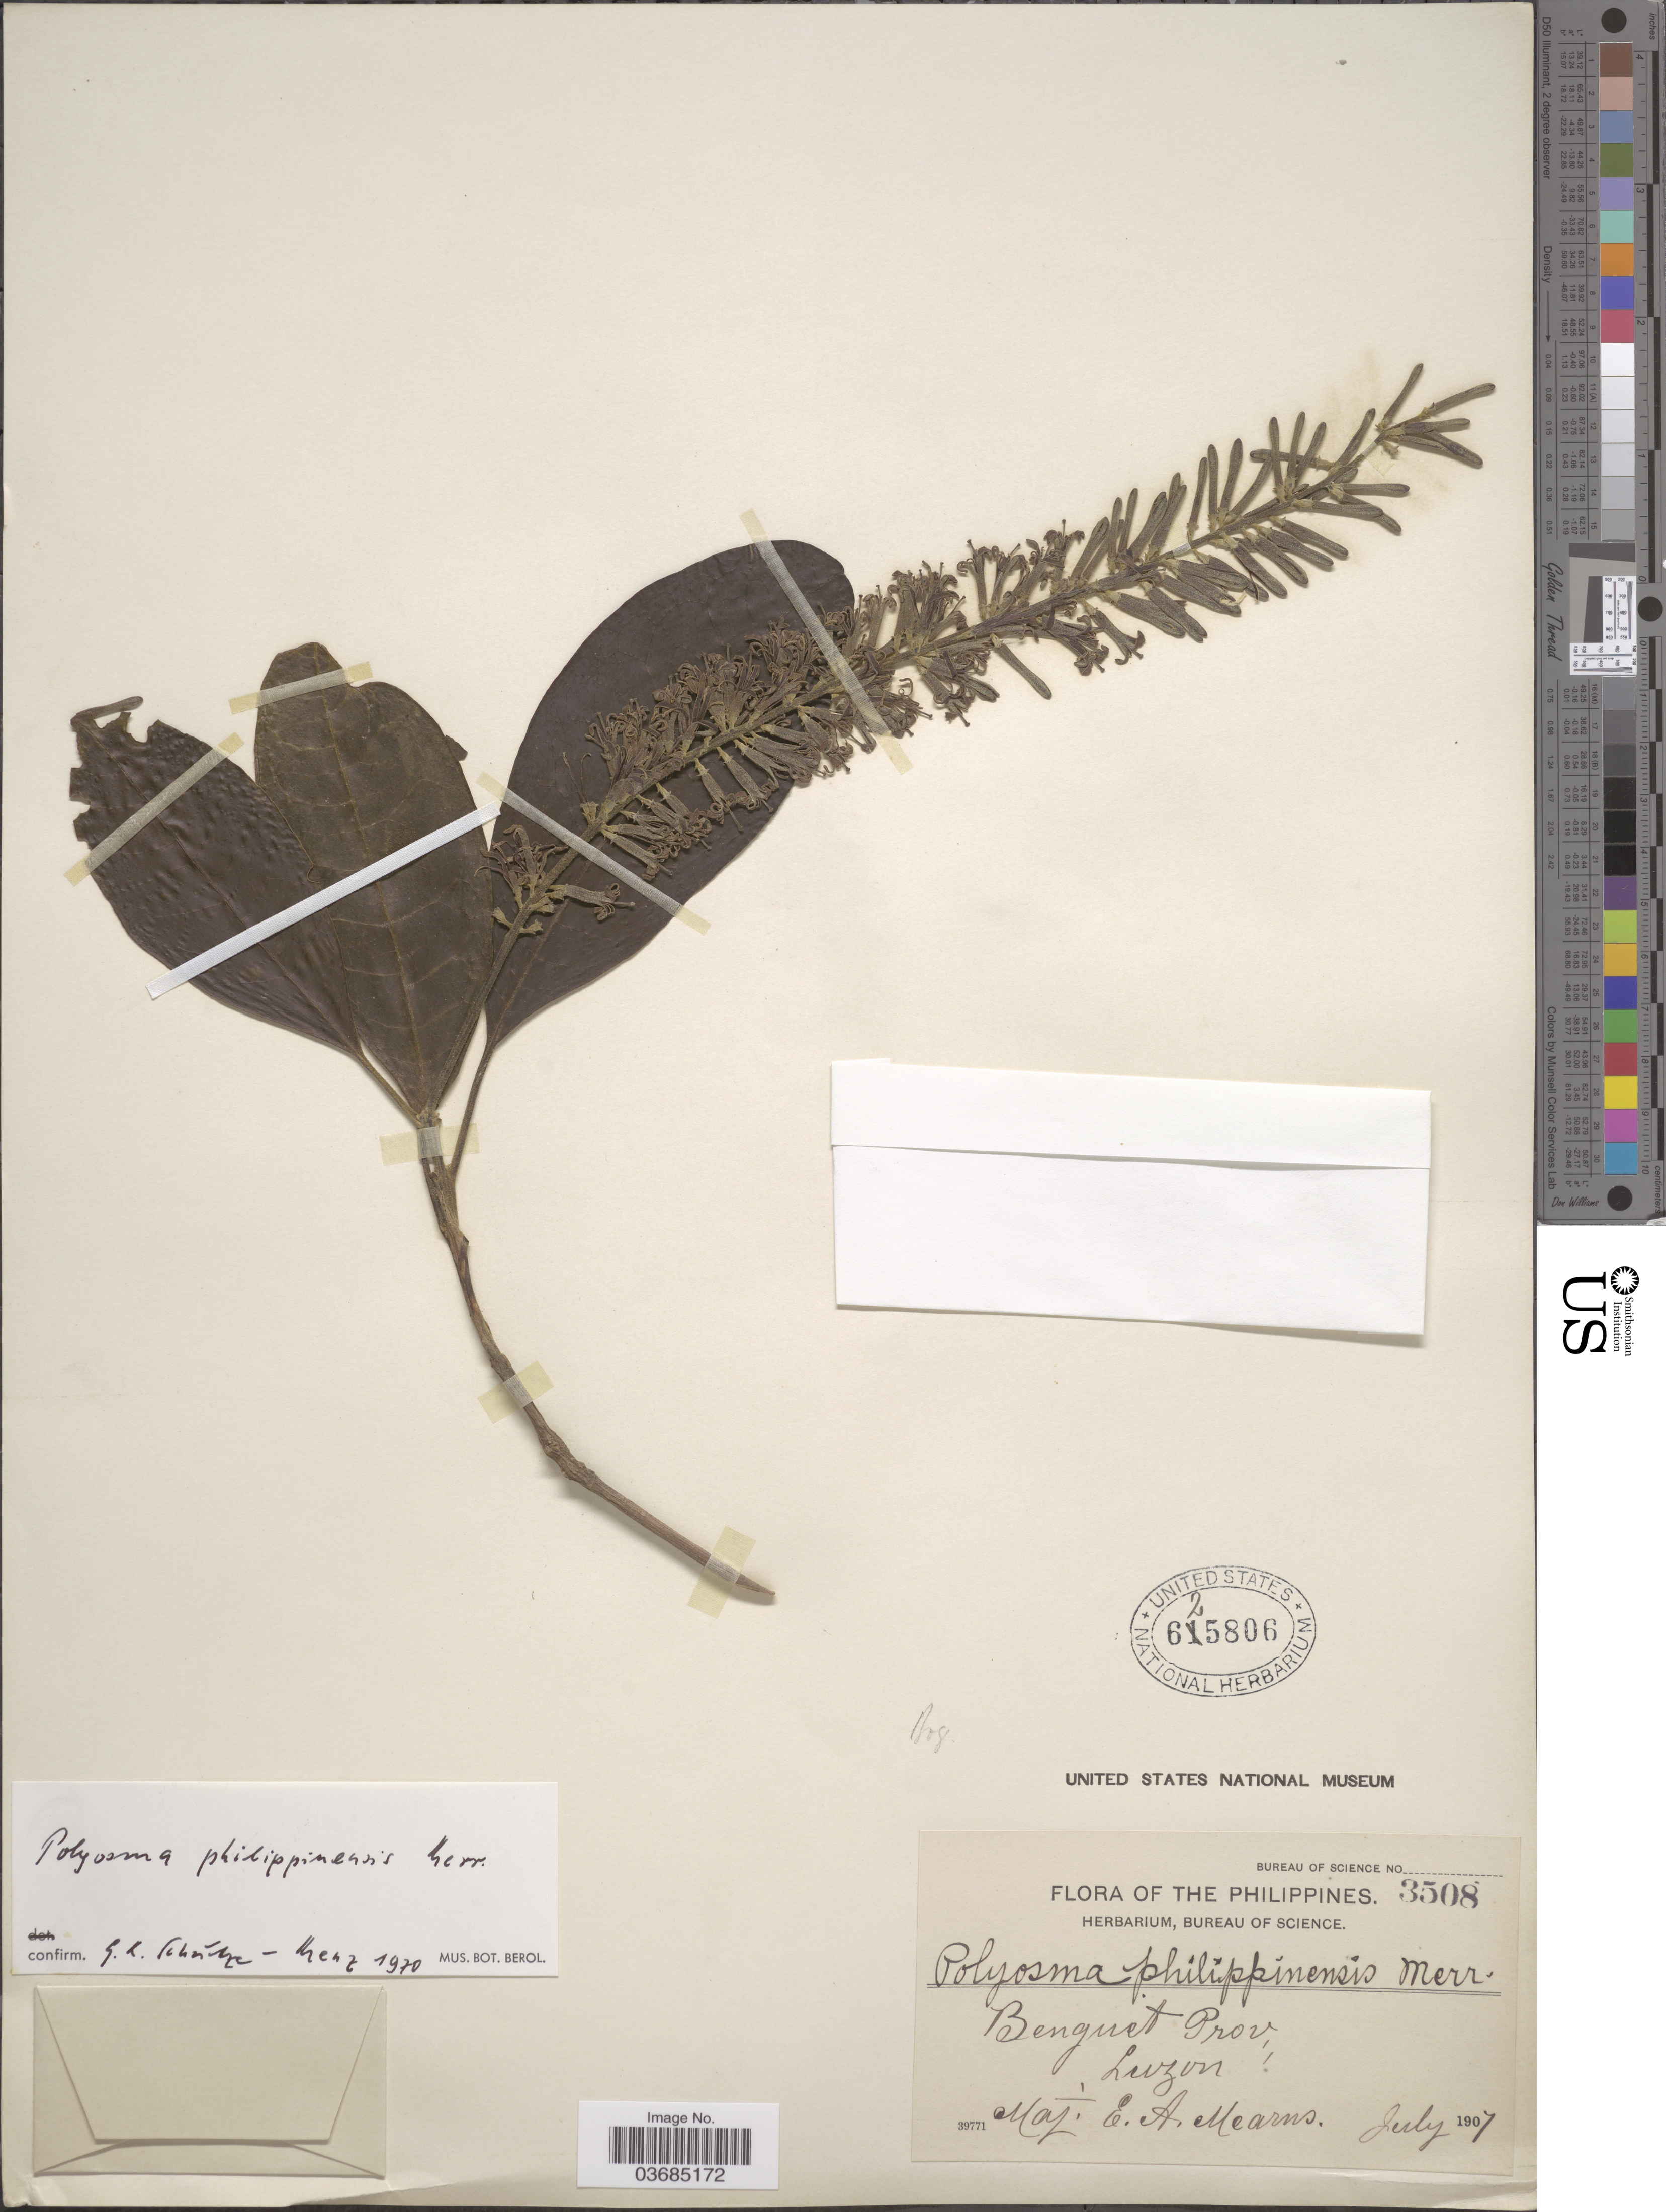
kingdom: Plantae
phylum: Tracheophyta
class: Magnoliopsida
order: Escalloniales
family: Escalloniaceae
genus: Polyosma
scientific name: Polyosma philippinensis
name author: Merr.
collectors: E. A. Mearns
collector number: Bureau of Science 3508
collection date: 1907-07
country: Philippines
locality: Benguet Prov., Luzon.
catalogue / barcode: US 625806